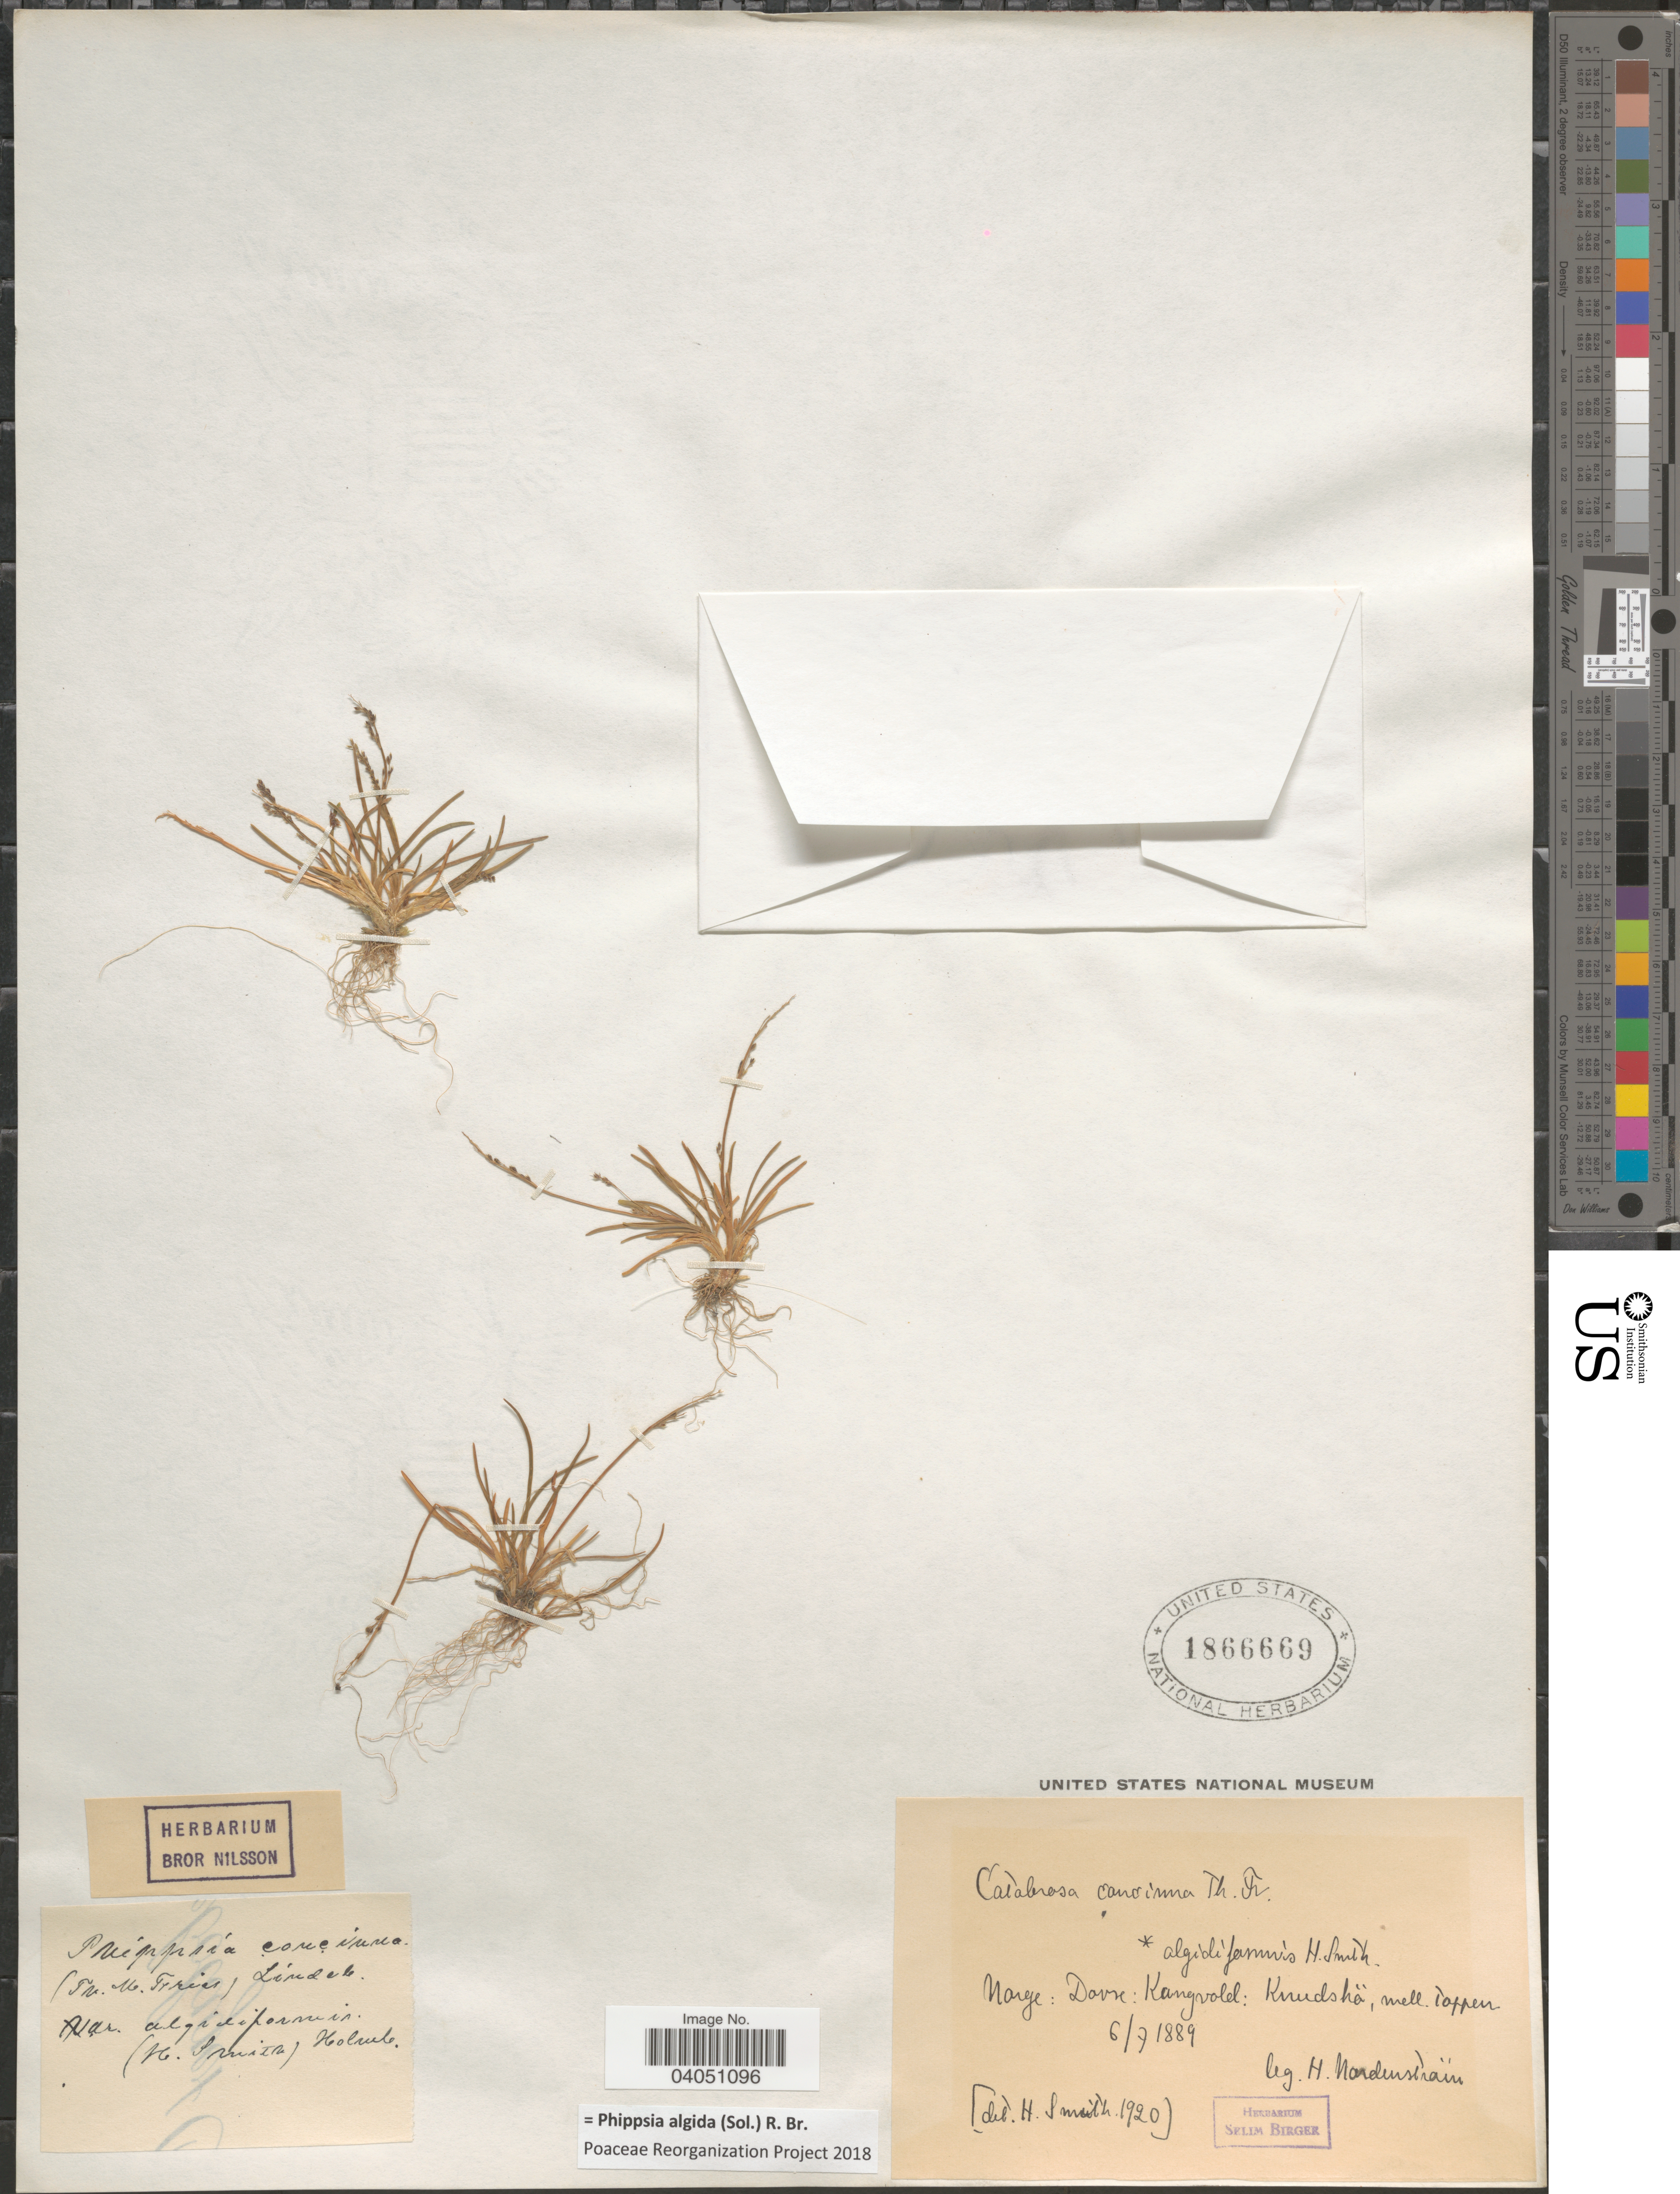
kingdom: Plantae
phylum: Tracheophyta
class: Liliopsida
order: Poales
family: Poaceae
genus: Phippsia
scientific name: Phippsia algida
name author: (Sol.) R. Br.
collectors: H. Nordenstram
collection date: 1889-07-06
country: Norway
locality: Norge: Dovse: Kangvold: Knudshä, mell. Toppen.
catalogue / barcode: US 1866669